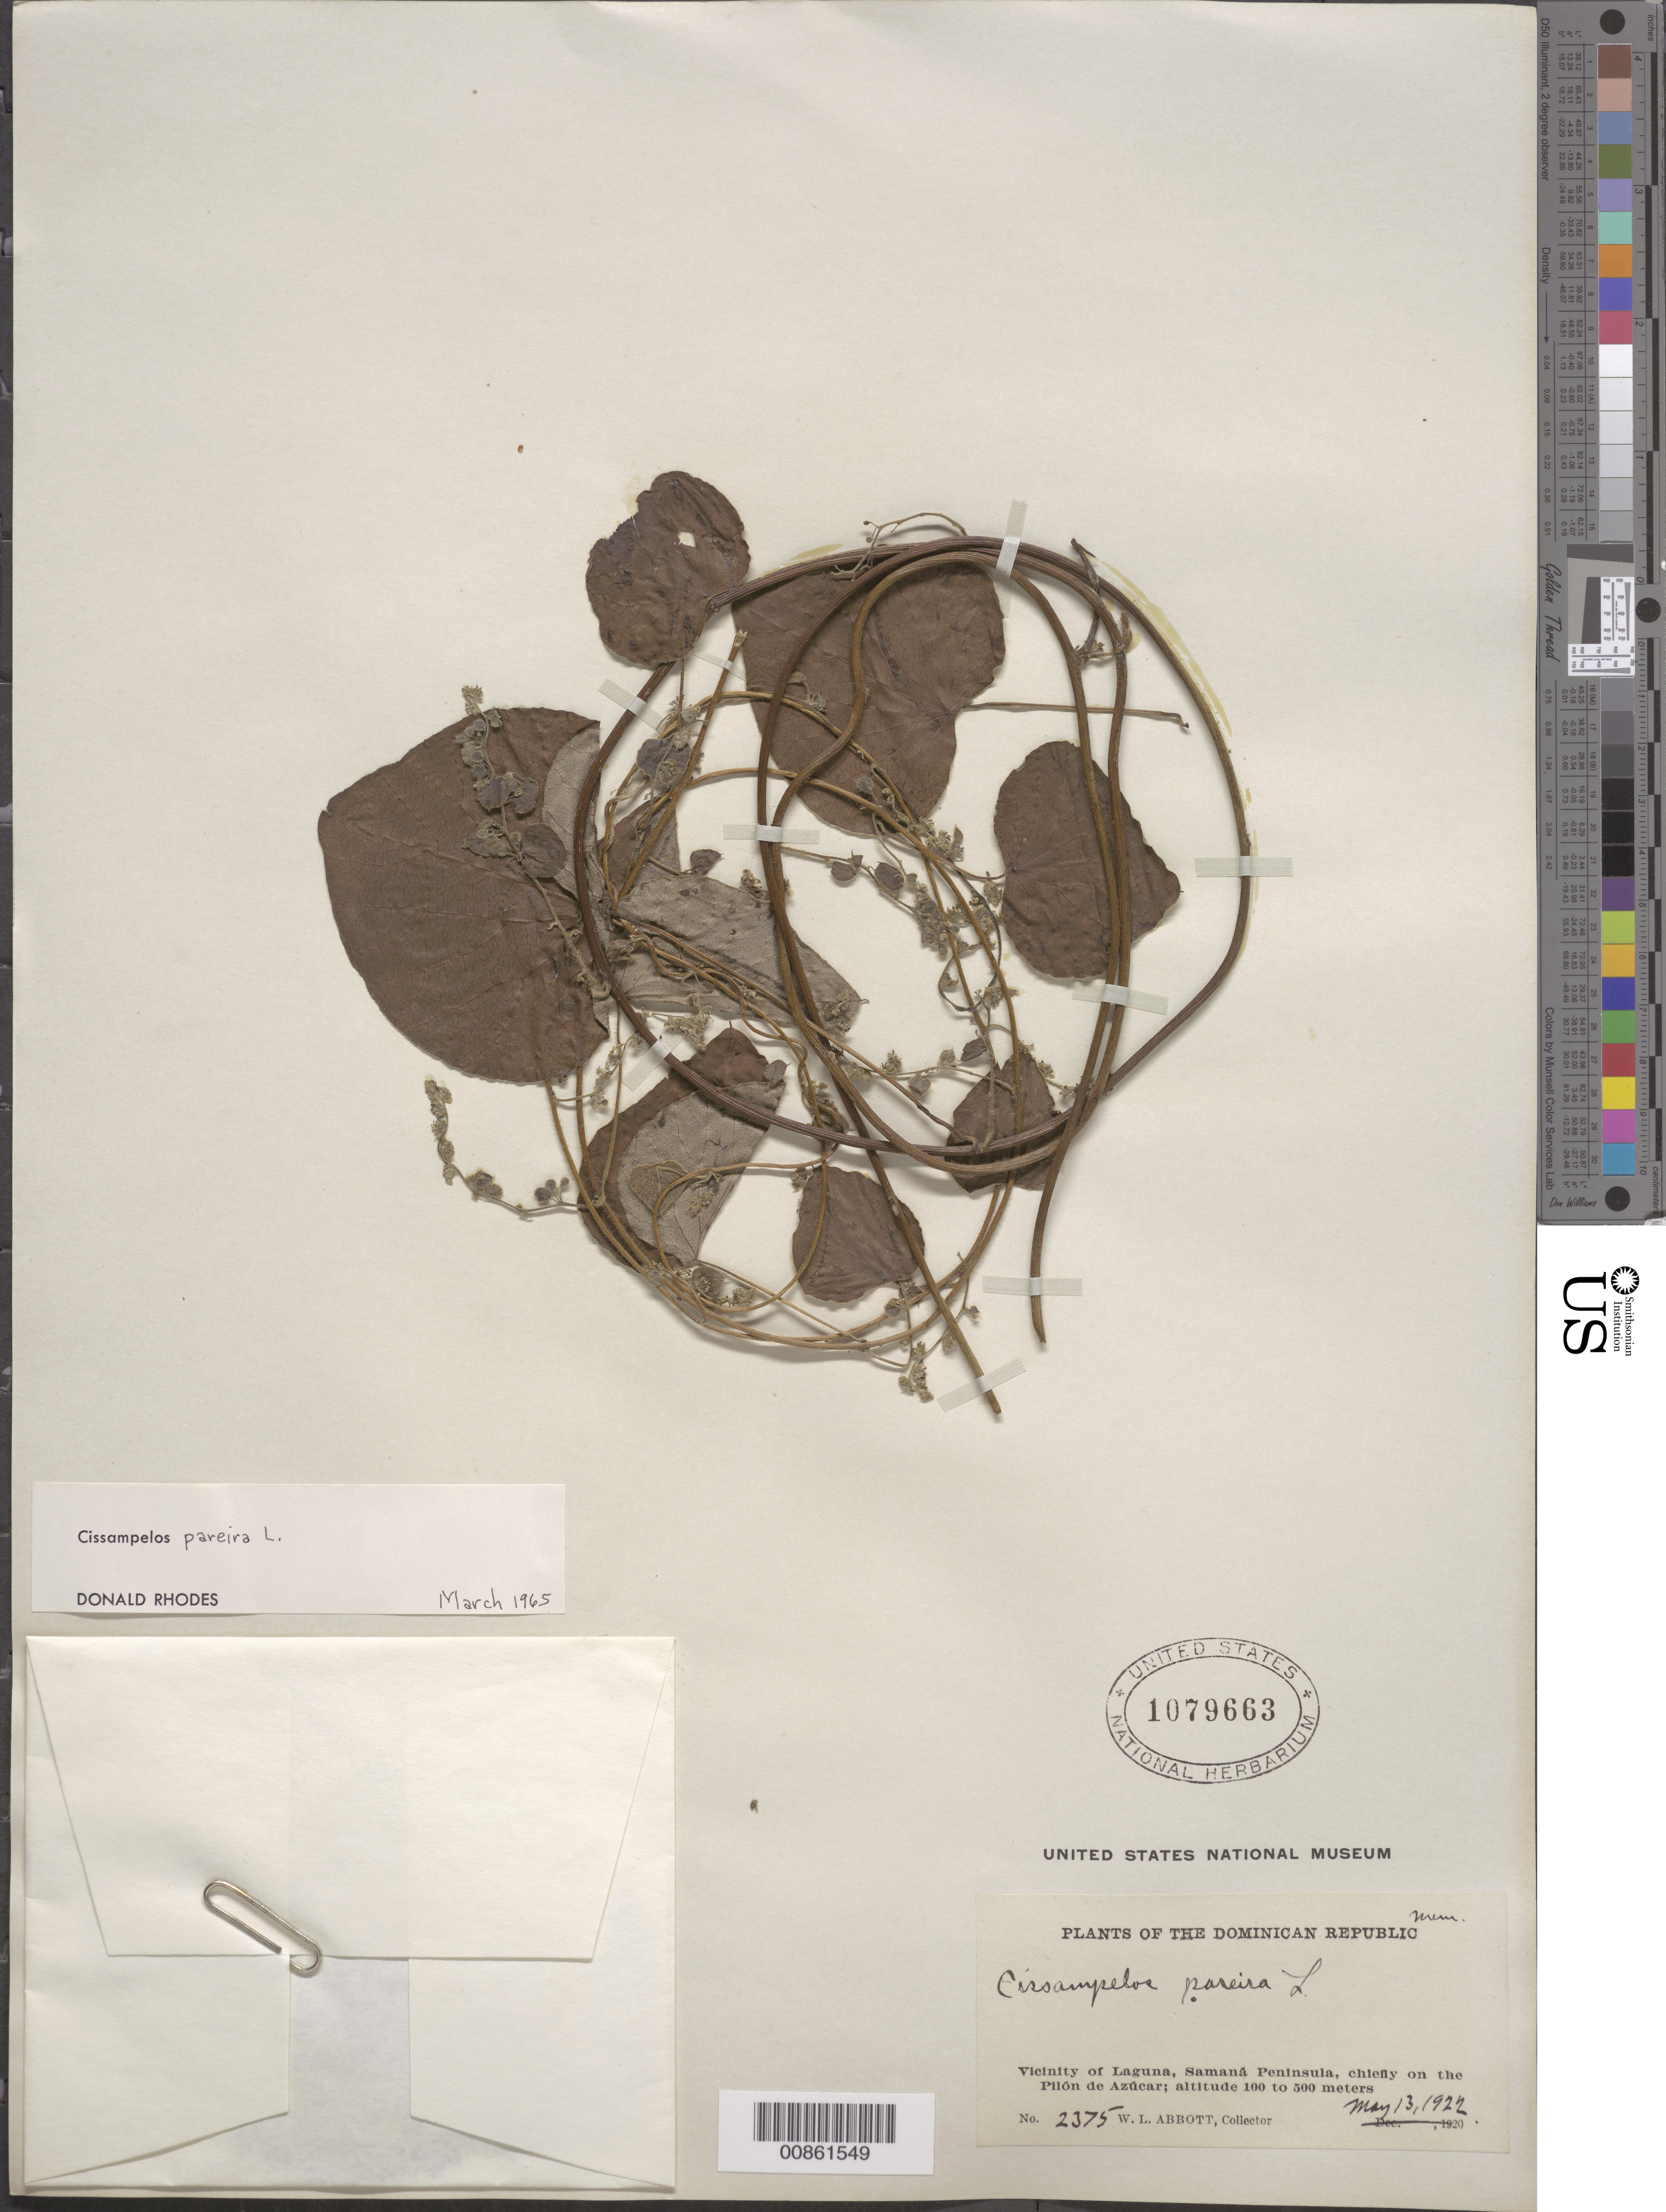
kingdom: Plantae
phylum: Tracheophyta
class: Magnoliopsida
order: Ranunculales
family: Menispermaceae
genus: Cissampelos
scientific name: Cissampelos pareira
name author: L.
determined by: Rhodes, D.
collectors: W. L. Abbott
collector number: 2375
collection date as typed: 13 May 1922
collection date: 1922-05-13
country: Dominican Republic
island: Hispaniola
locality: Vicinity of Laguna, Samaná Peninsula, chiefly on the Pilón de Azúcar.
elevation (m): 100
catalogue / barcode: US 1079663